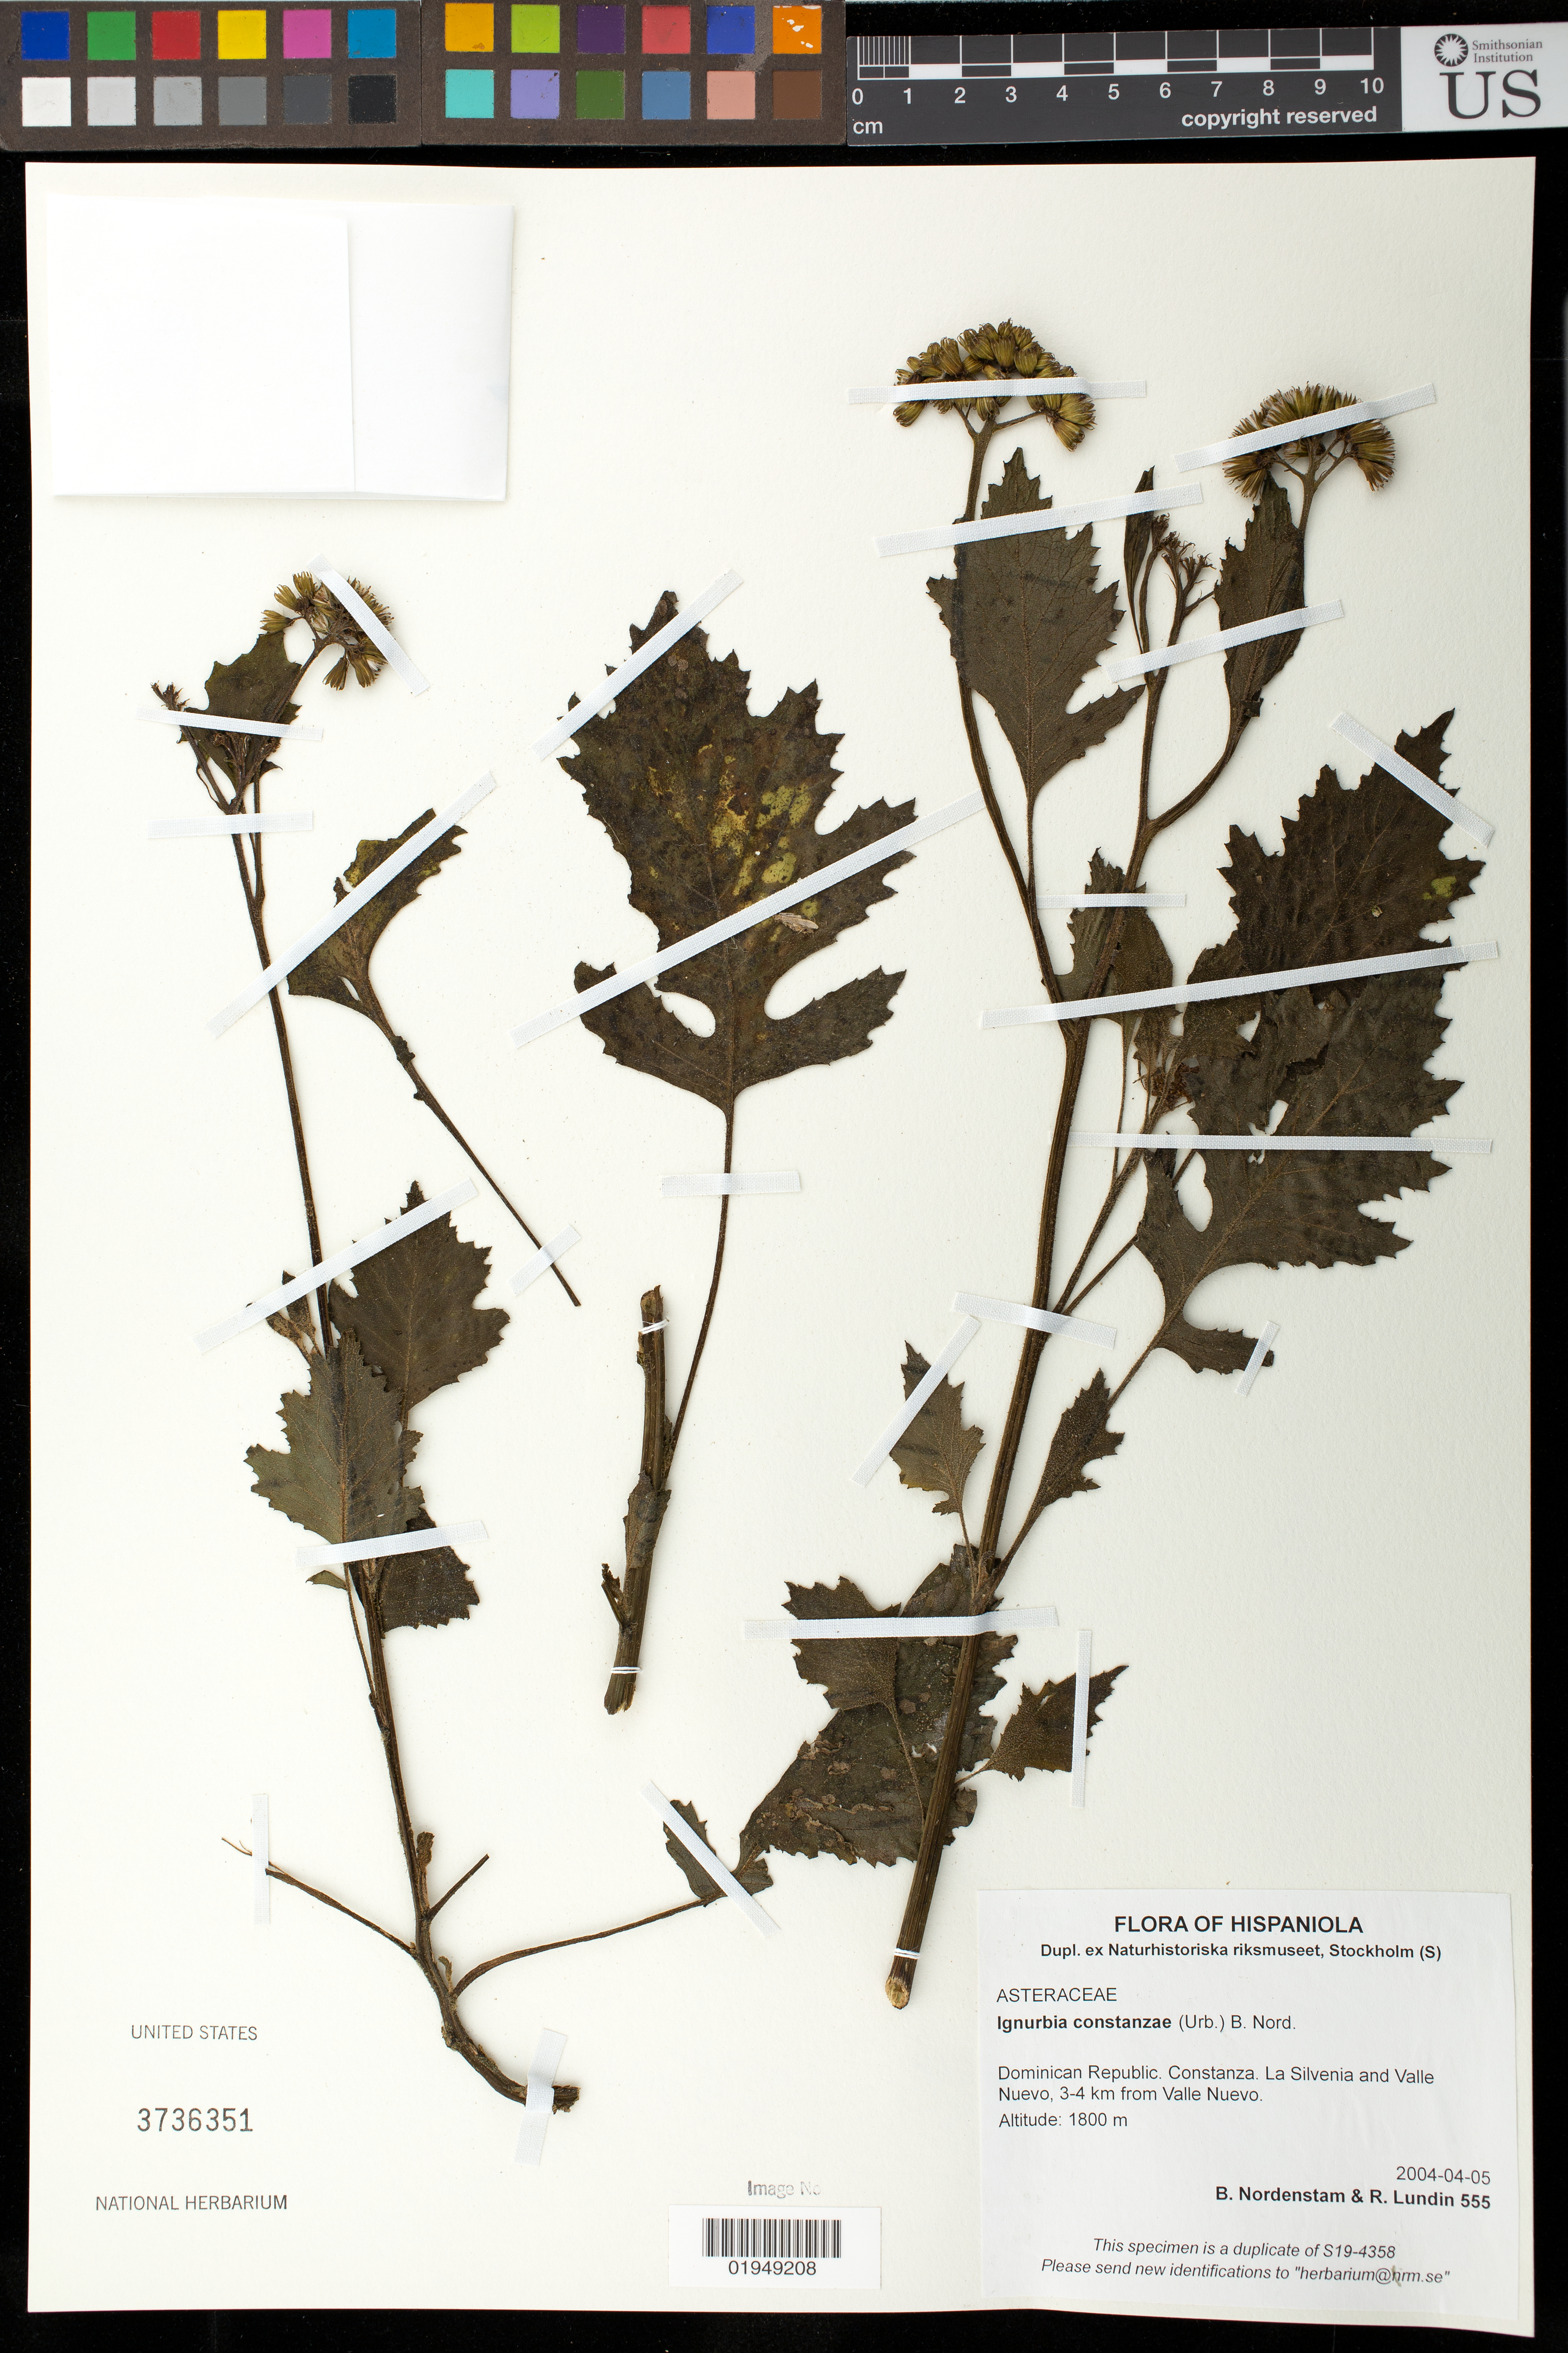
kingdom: Plantae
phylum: Tracheophyta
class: Magnoliopsida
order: Asterales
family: Asteraceae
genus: Ignurbia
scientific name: Ignurbia constanzae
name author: (Urb.) B. Nord.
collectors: B. Nordenstam & R. Lundin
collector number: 555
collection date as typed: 2004-04-05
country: Dominican Republic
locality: Constanza. La Silvenia and Valle Nuevo, 3-4 km from Valle Nuevo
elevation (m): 1800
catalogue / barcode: US 3736351